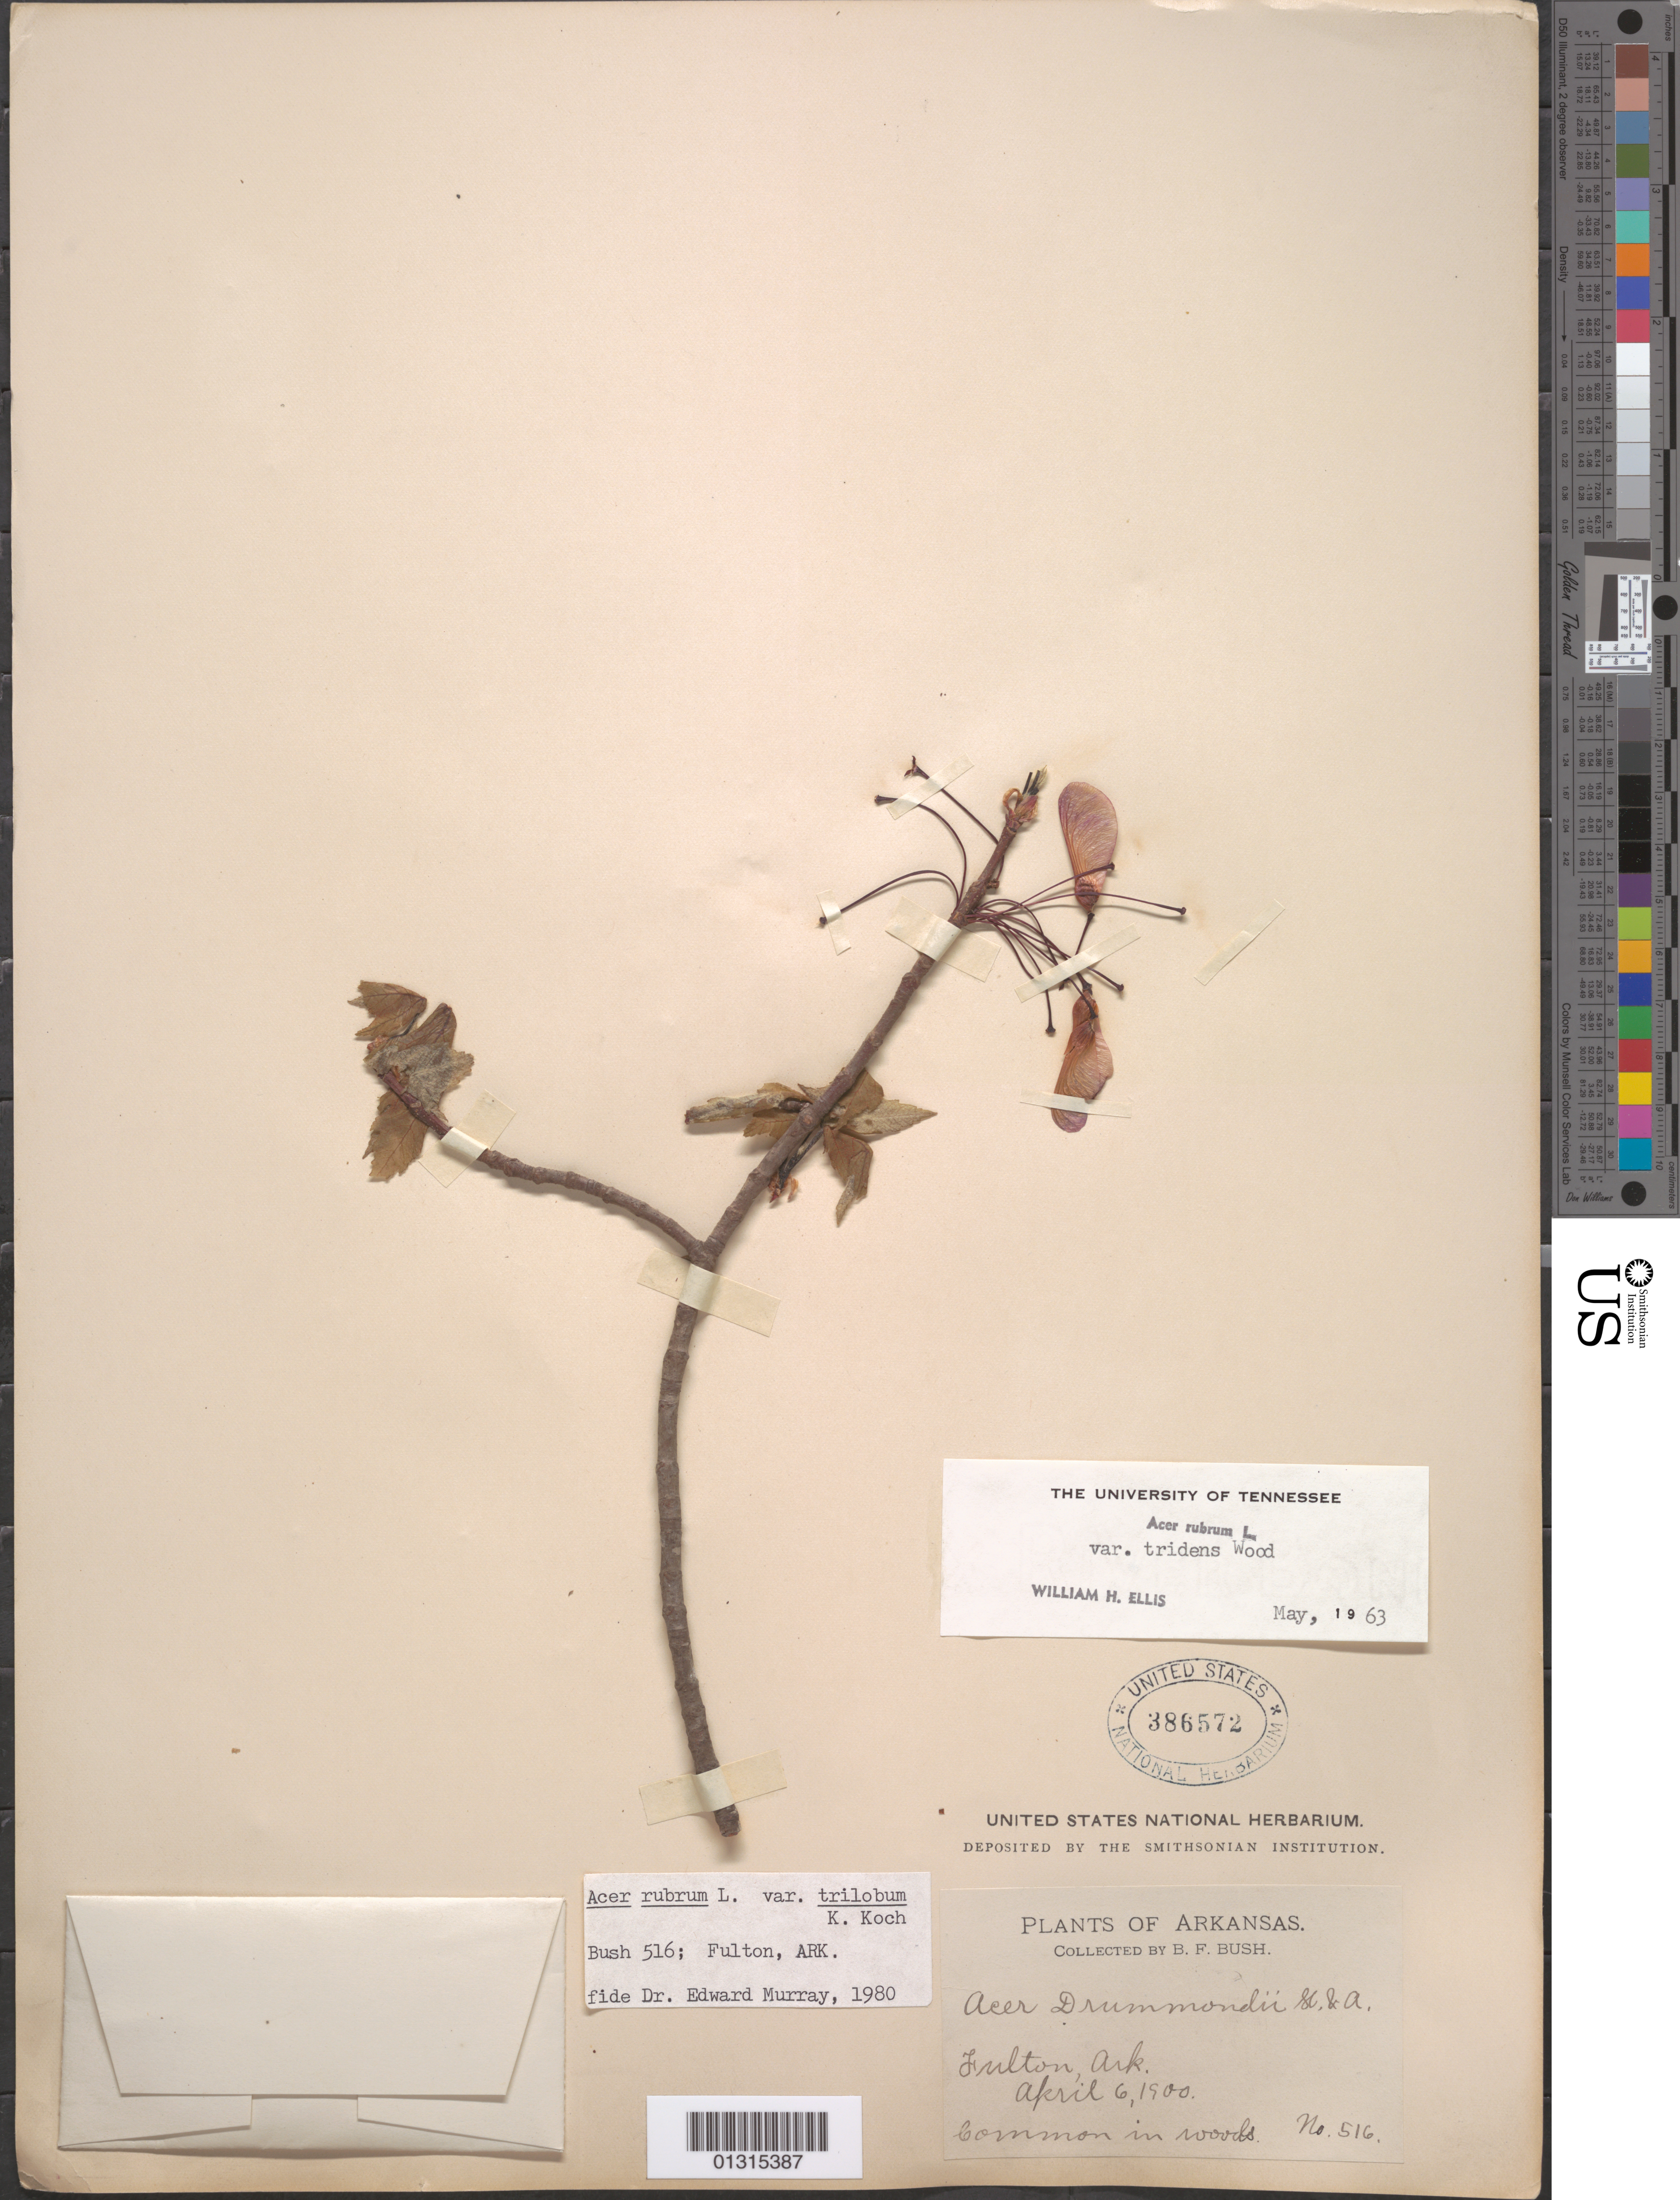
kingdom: Plantae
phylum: Tracheophyta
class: Magnoliopsida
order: Sapindales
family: Sapindaceae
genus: Acer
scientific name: Acer rubrum var. trilobum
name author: K. Koch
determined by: Murray, Edward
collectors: B. F. Bush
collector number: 516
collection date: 1900-04-06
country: United States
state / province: Arkansas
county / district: Hempstead County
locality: Fulton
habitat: Common in woods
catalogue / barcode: US 386572